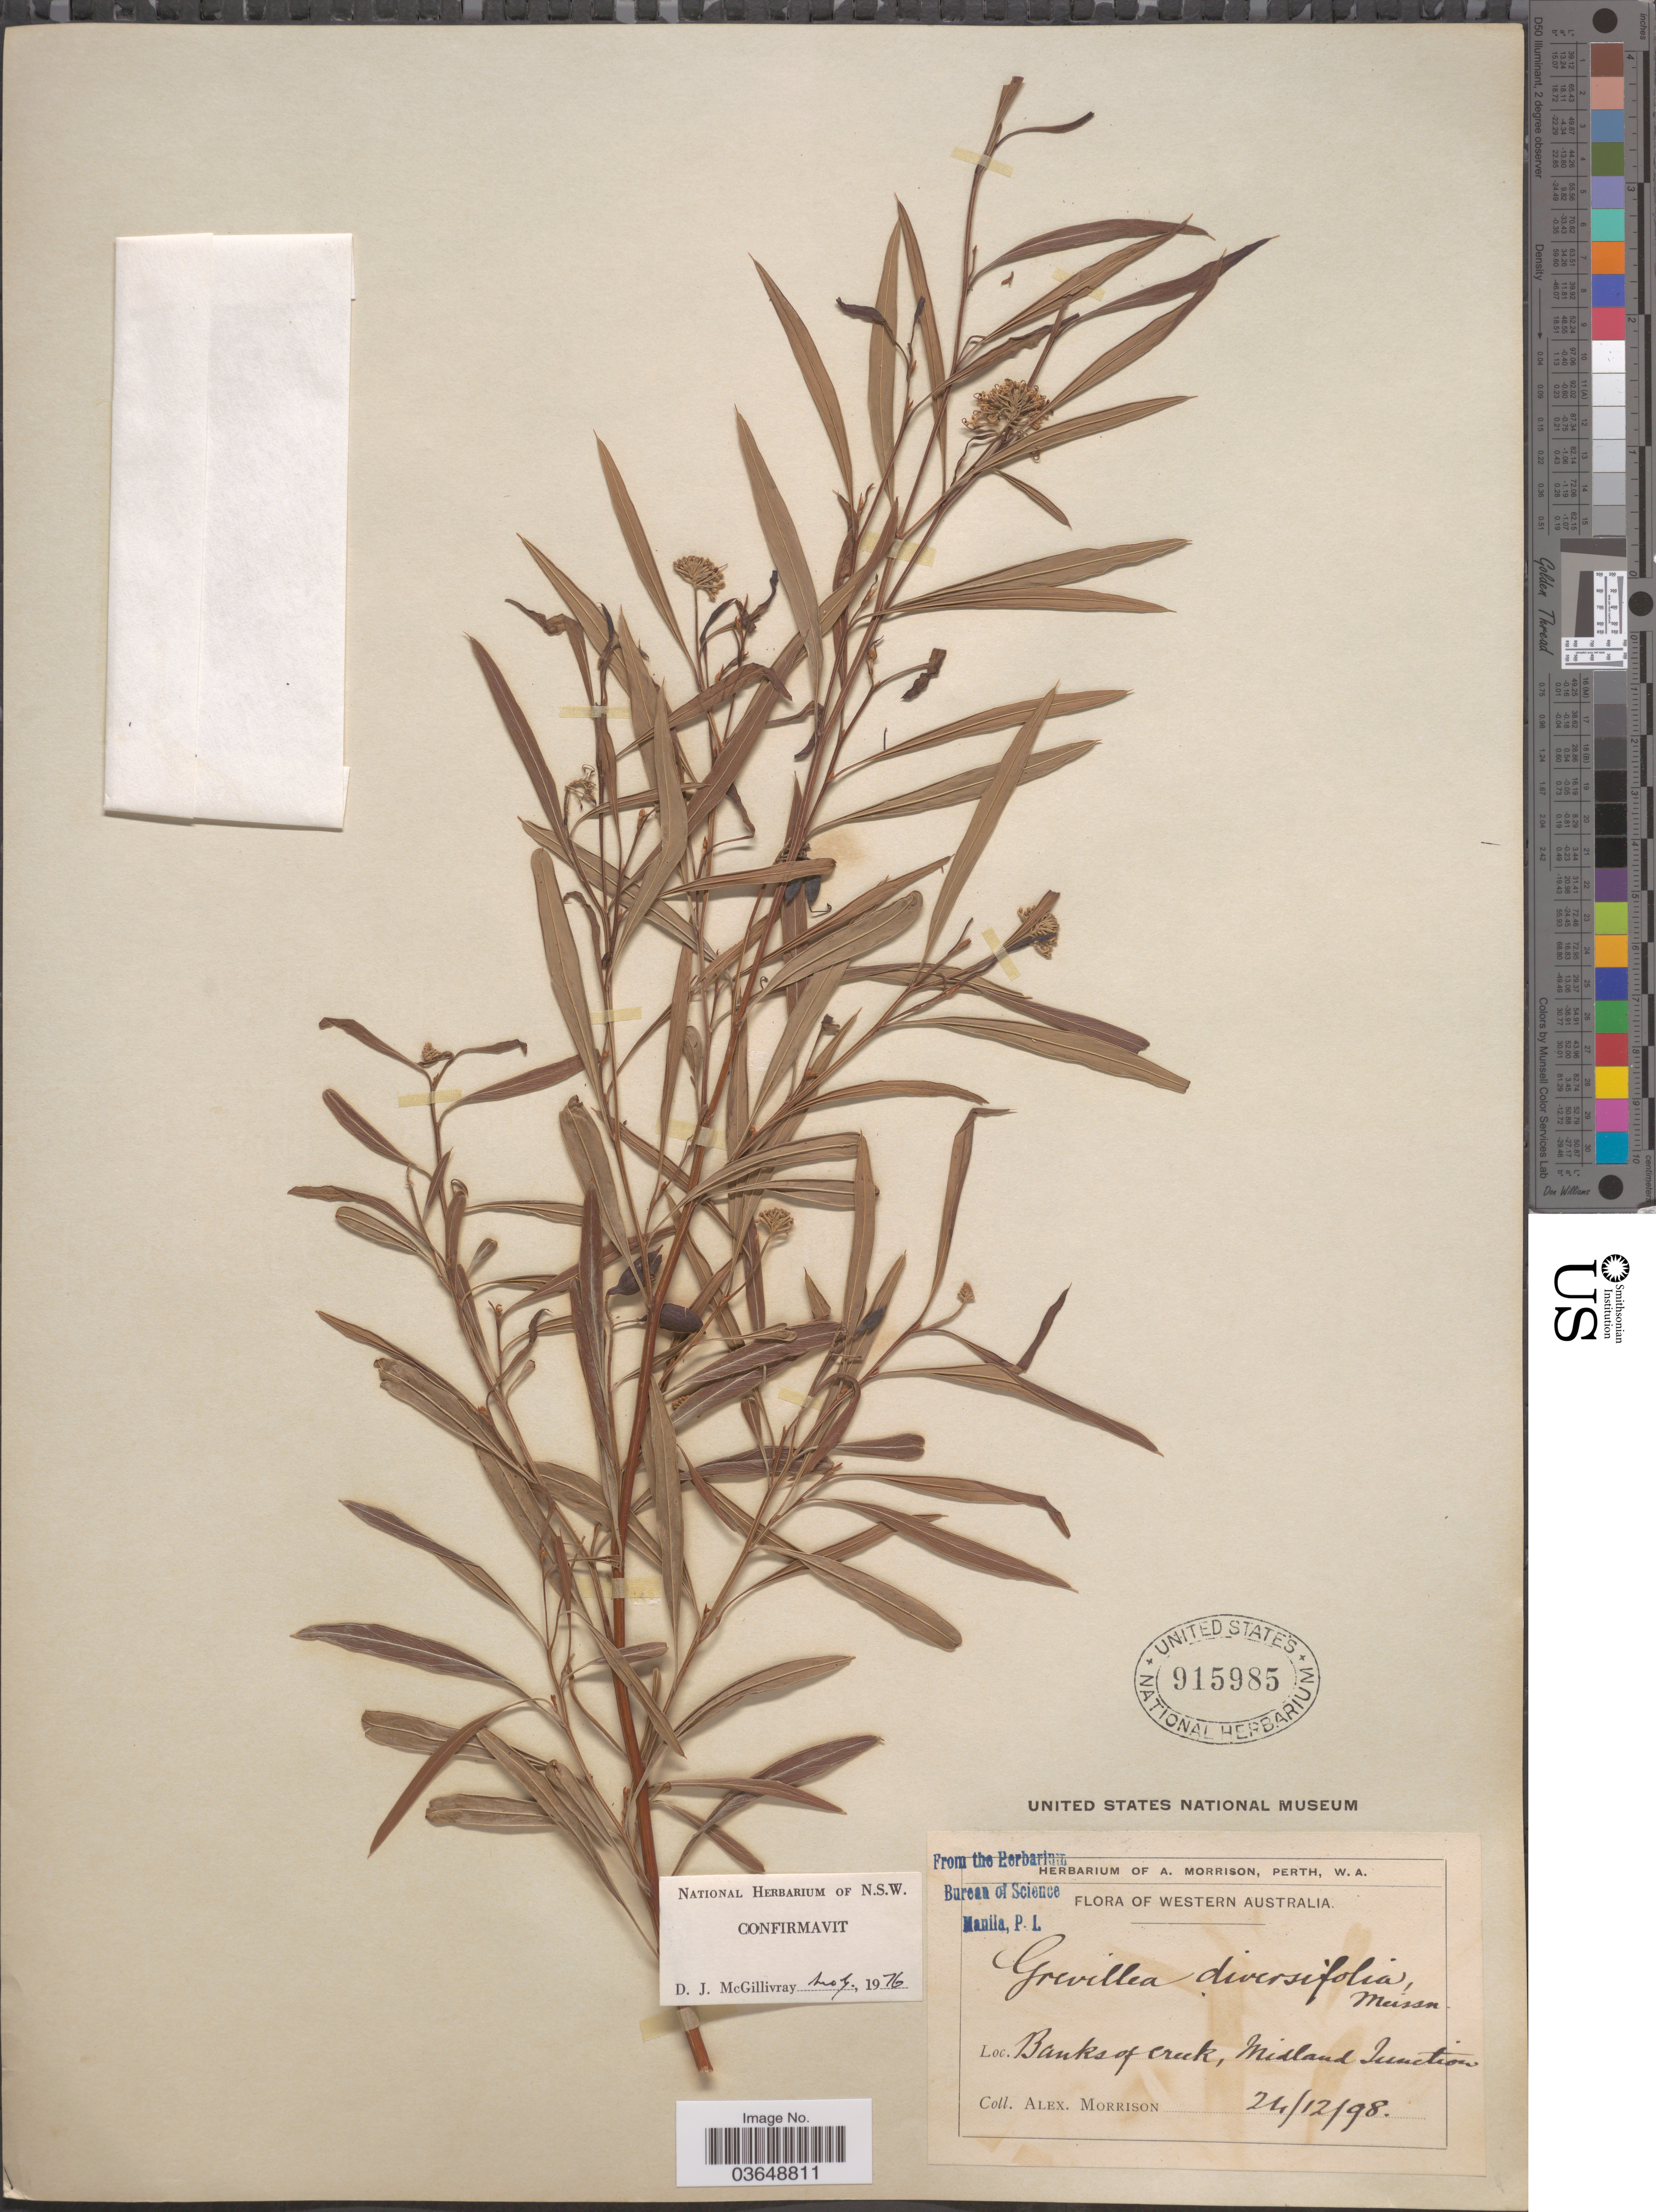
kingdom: Plantae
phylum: Tracheophyta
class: Magnoliopsida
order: Proteales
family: Proteaceae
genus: Grevillea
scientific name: Grevillea diversifolia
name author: Meisn.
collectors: A. Morrison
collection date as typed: Transcribed d/m/y: 24/12/98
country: Australia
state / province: Western Australia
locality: Banks of creek, Midland Junction.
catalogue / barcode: US 915985